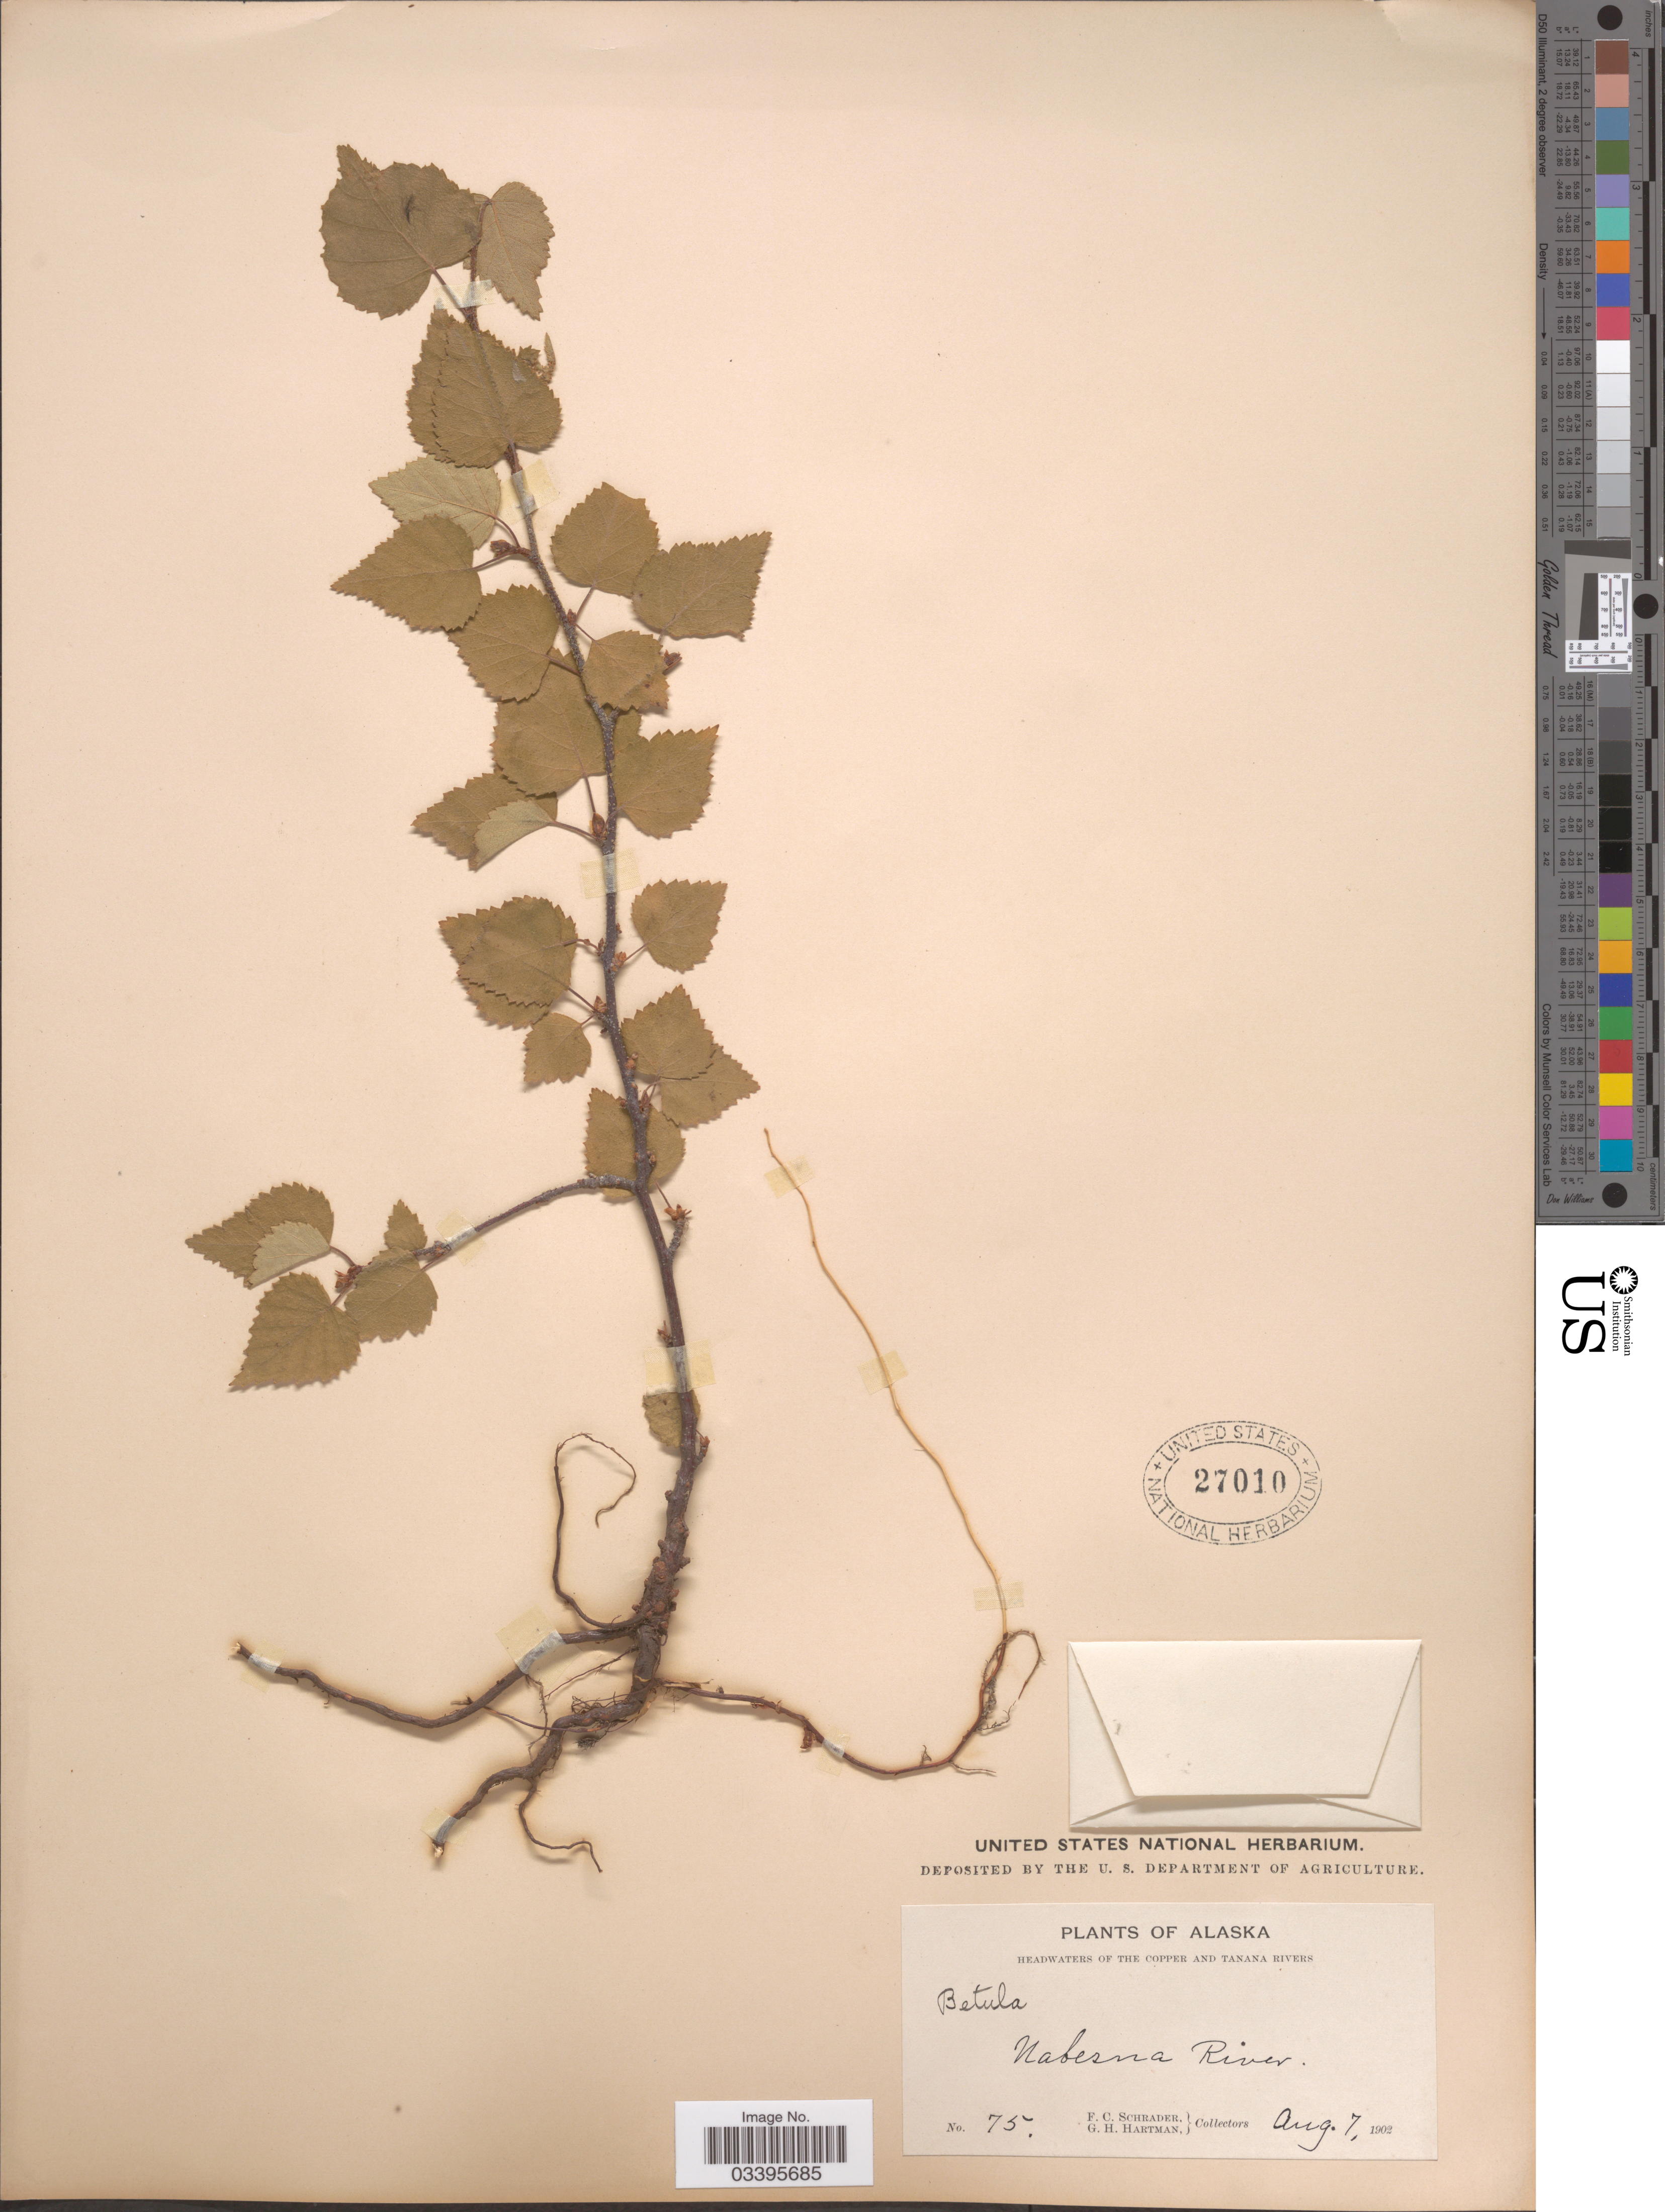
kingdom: Plantae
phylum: Tracheophyta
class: Magnoliopsida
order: Fagales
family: Betulaceae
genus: Betula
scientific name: Betula kenaica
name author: W.H. Evans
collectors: F. C. Schrader & G. H. Hartman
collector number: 75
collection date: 1902-08-07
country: United States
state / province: Alaska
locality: Headwaters of the Copper and Tanana Rivers. Nabesna River.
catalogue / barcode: US 27010